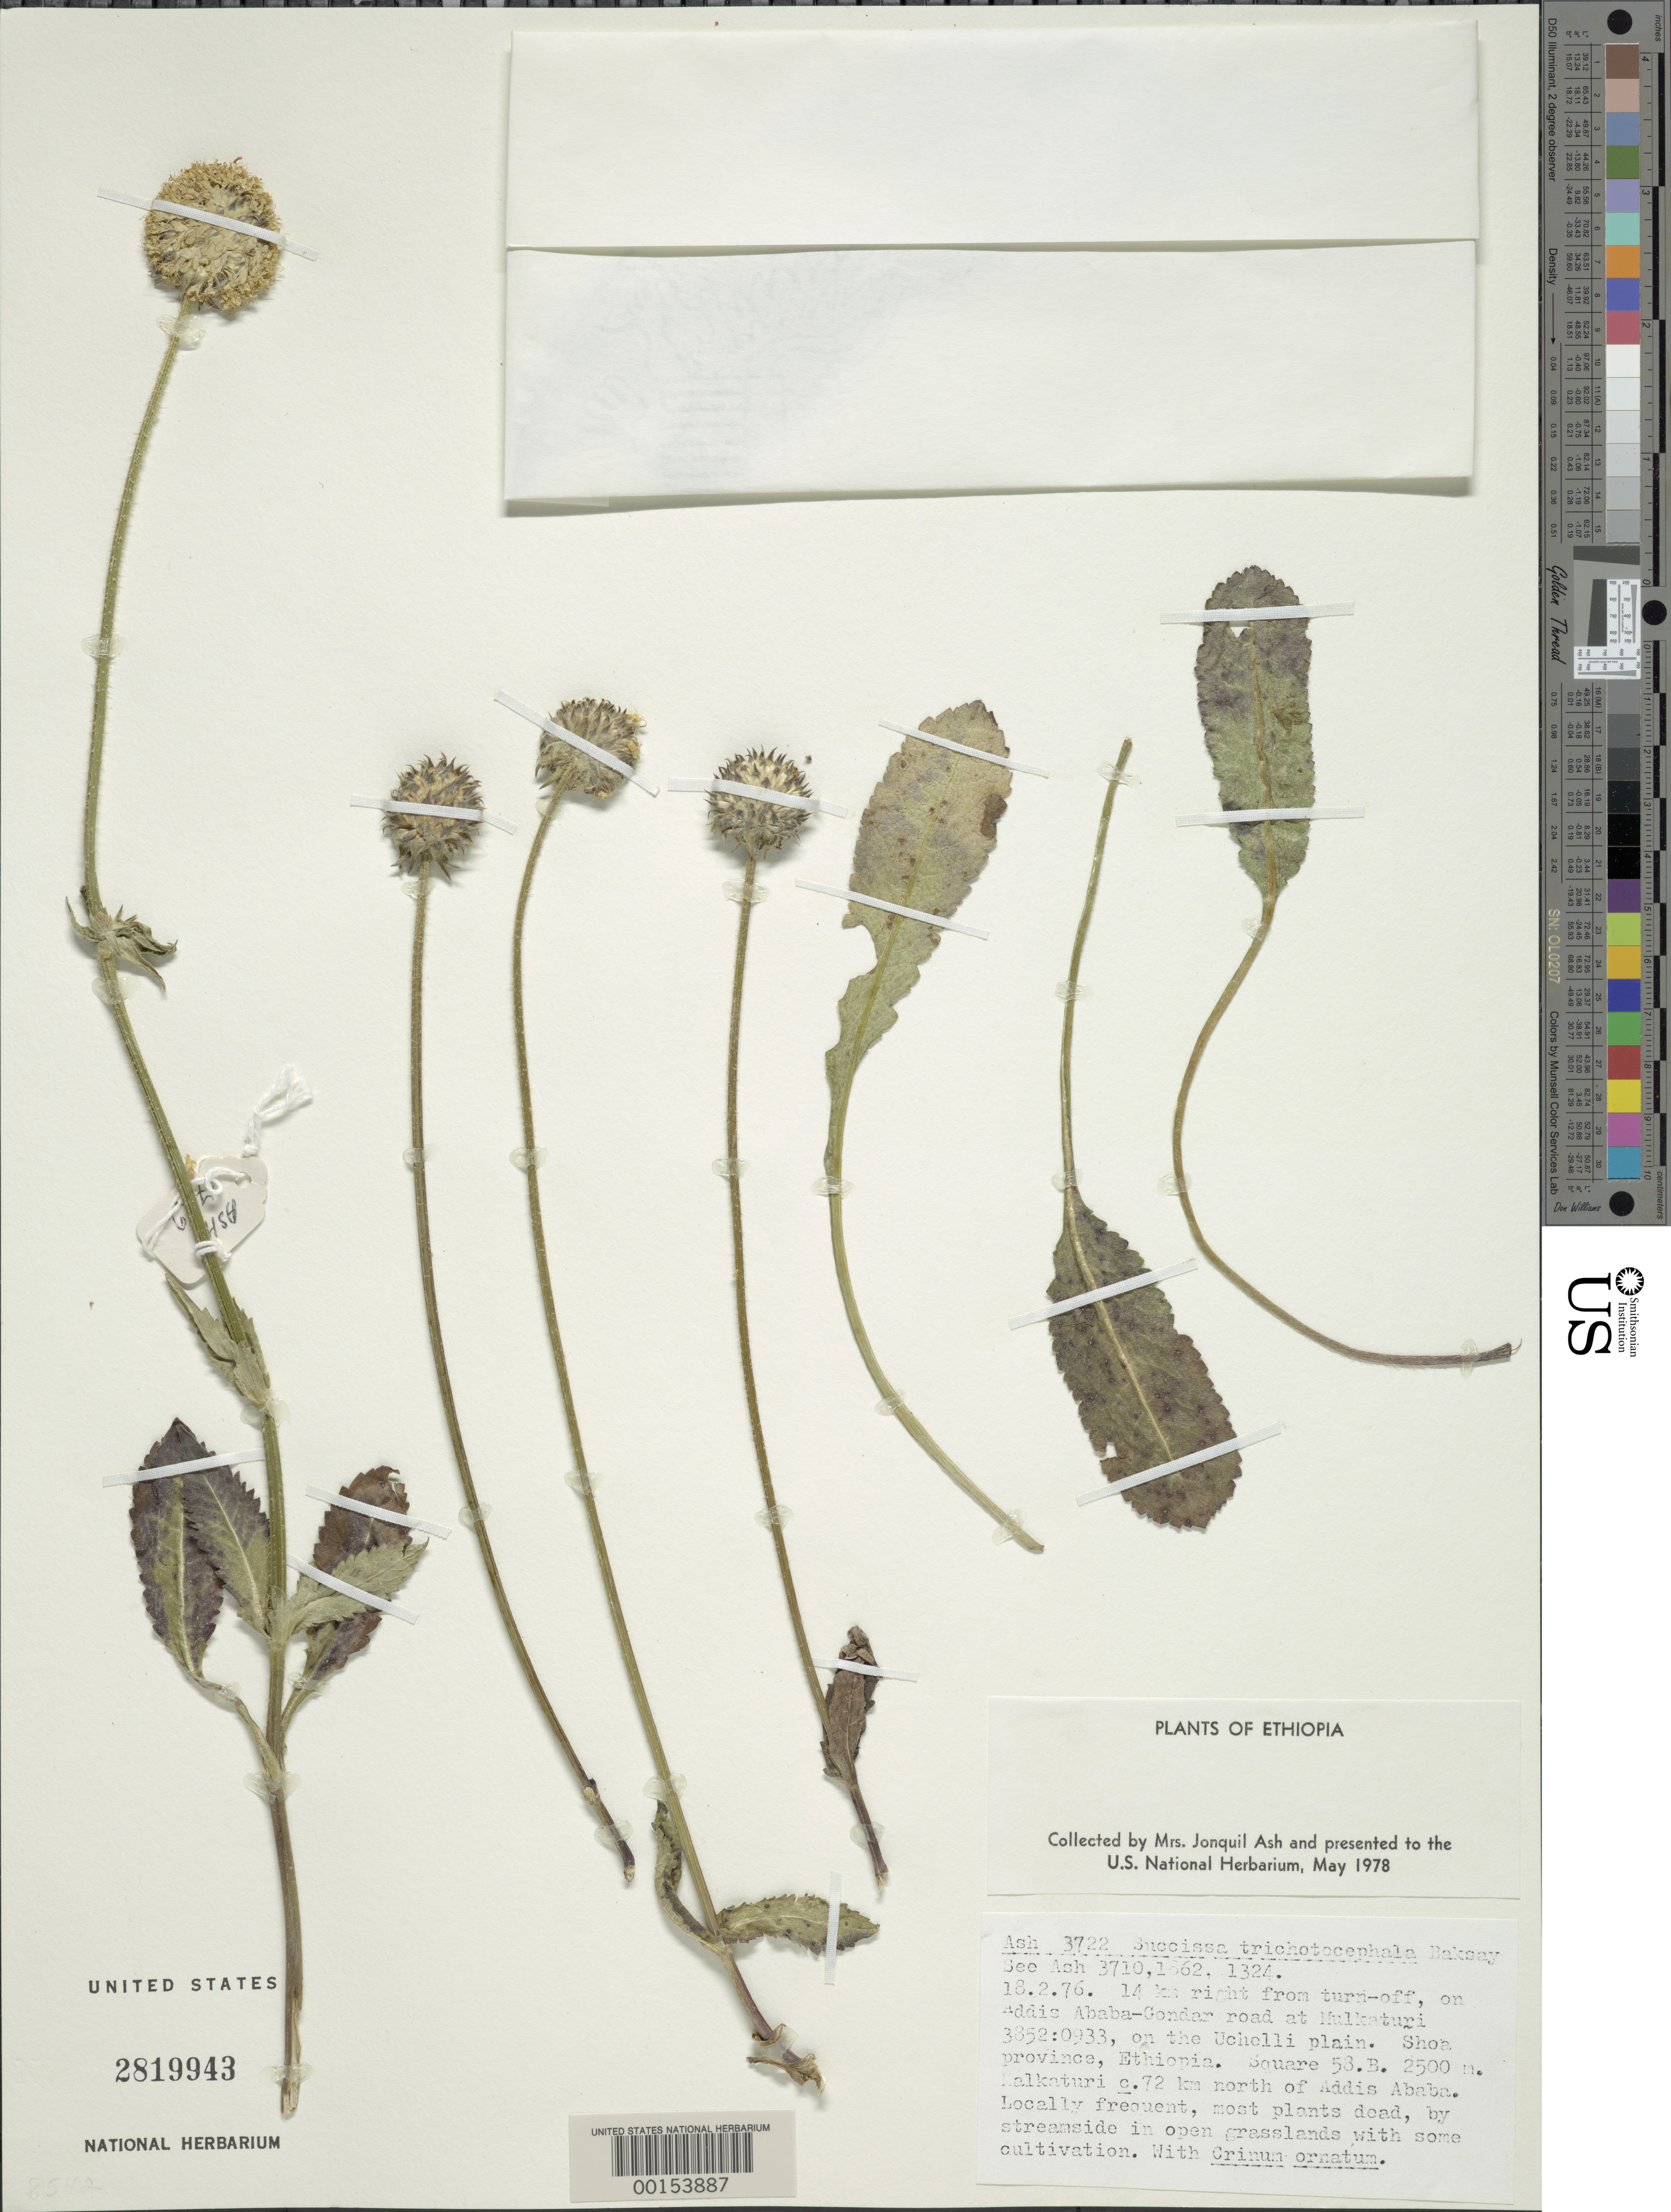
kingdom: Plantae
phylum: Tracheophyta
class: Magnoliopsida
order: Dipsacales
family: Caprifoliaceae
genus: Succisa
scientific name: Succisa trichotocephala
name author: Baksay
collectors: J. Ash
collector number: Ash 3722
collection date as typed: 18 Feb 1976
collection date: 1976-02-18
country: Ethiopia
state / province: Oromiya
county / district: Shewa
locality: Addis Ababa-Gondar road at Mulkaturi. [Shoa Province = Shewa Province.]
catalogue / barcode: US 2819943